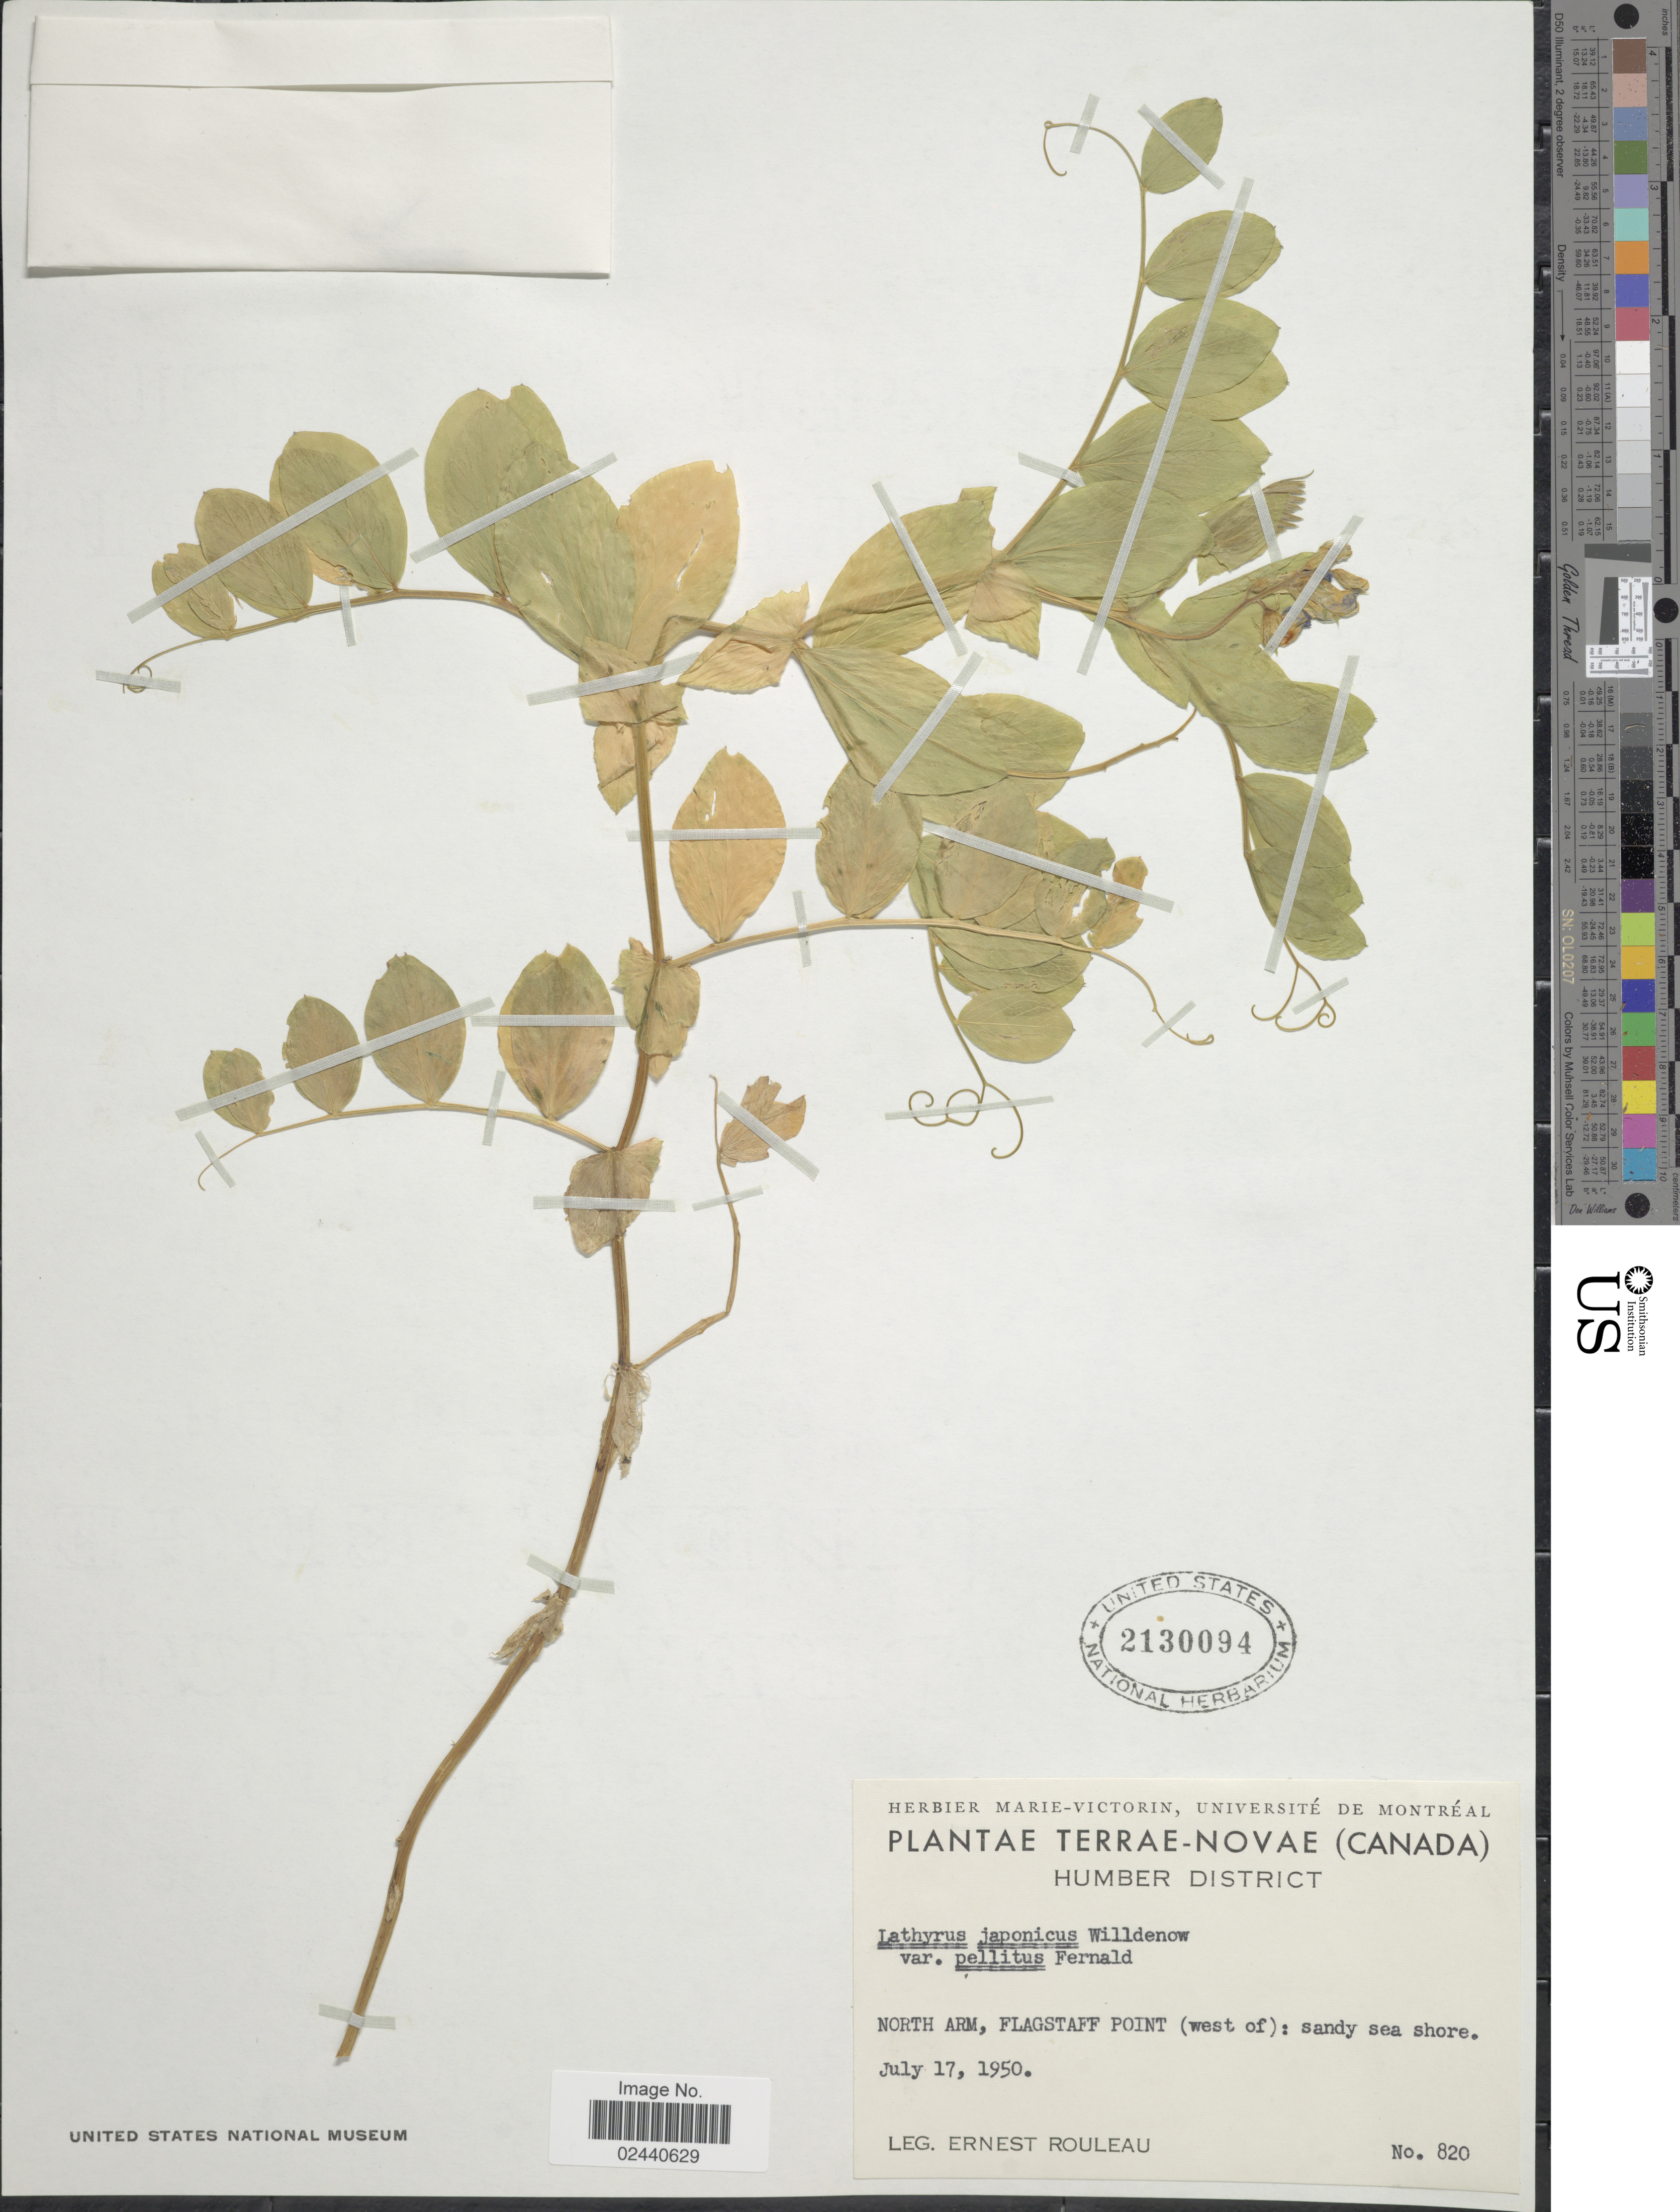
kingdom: Plantae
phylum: Tracheophyta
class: Magnoliopsida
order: Fabales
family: Fabaceae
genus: Lathyrus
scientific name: Lathyrus japonicus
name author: Willd.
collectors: E. Rouleau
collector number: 820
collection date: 1950-07-17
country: Canada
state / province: Newfoundland and Labrador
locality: Terrae-Novae, Humber District, North Arm, Flagstaff Point (west of)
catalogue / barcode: US 2130094